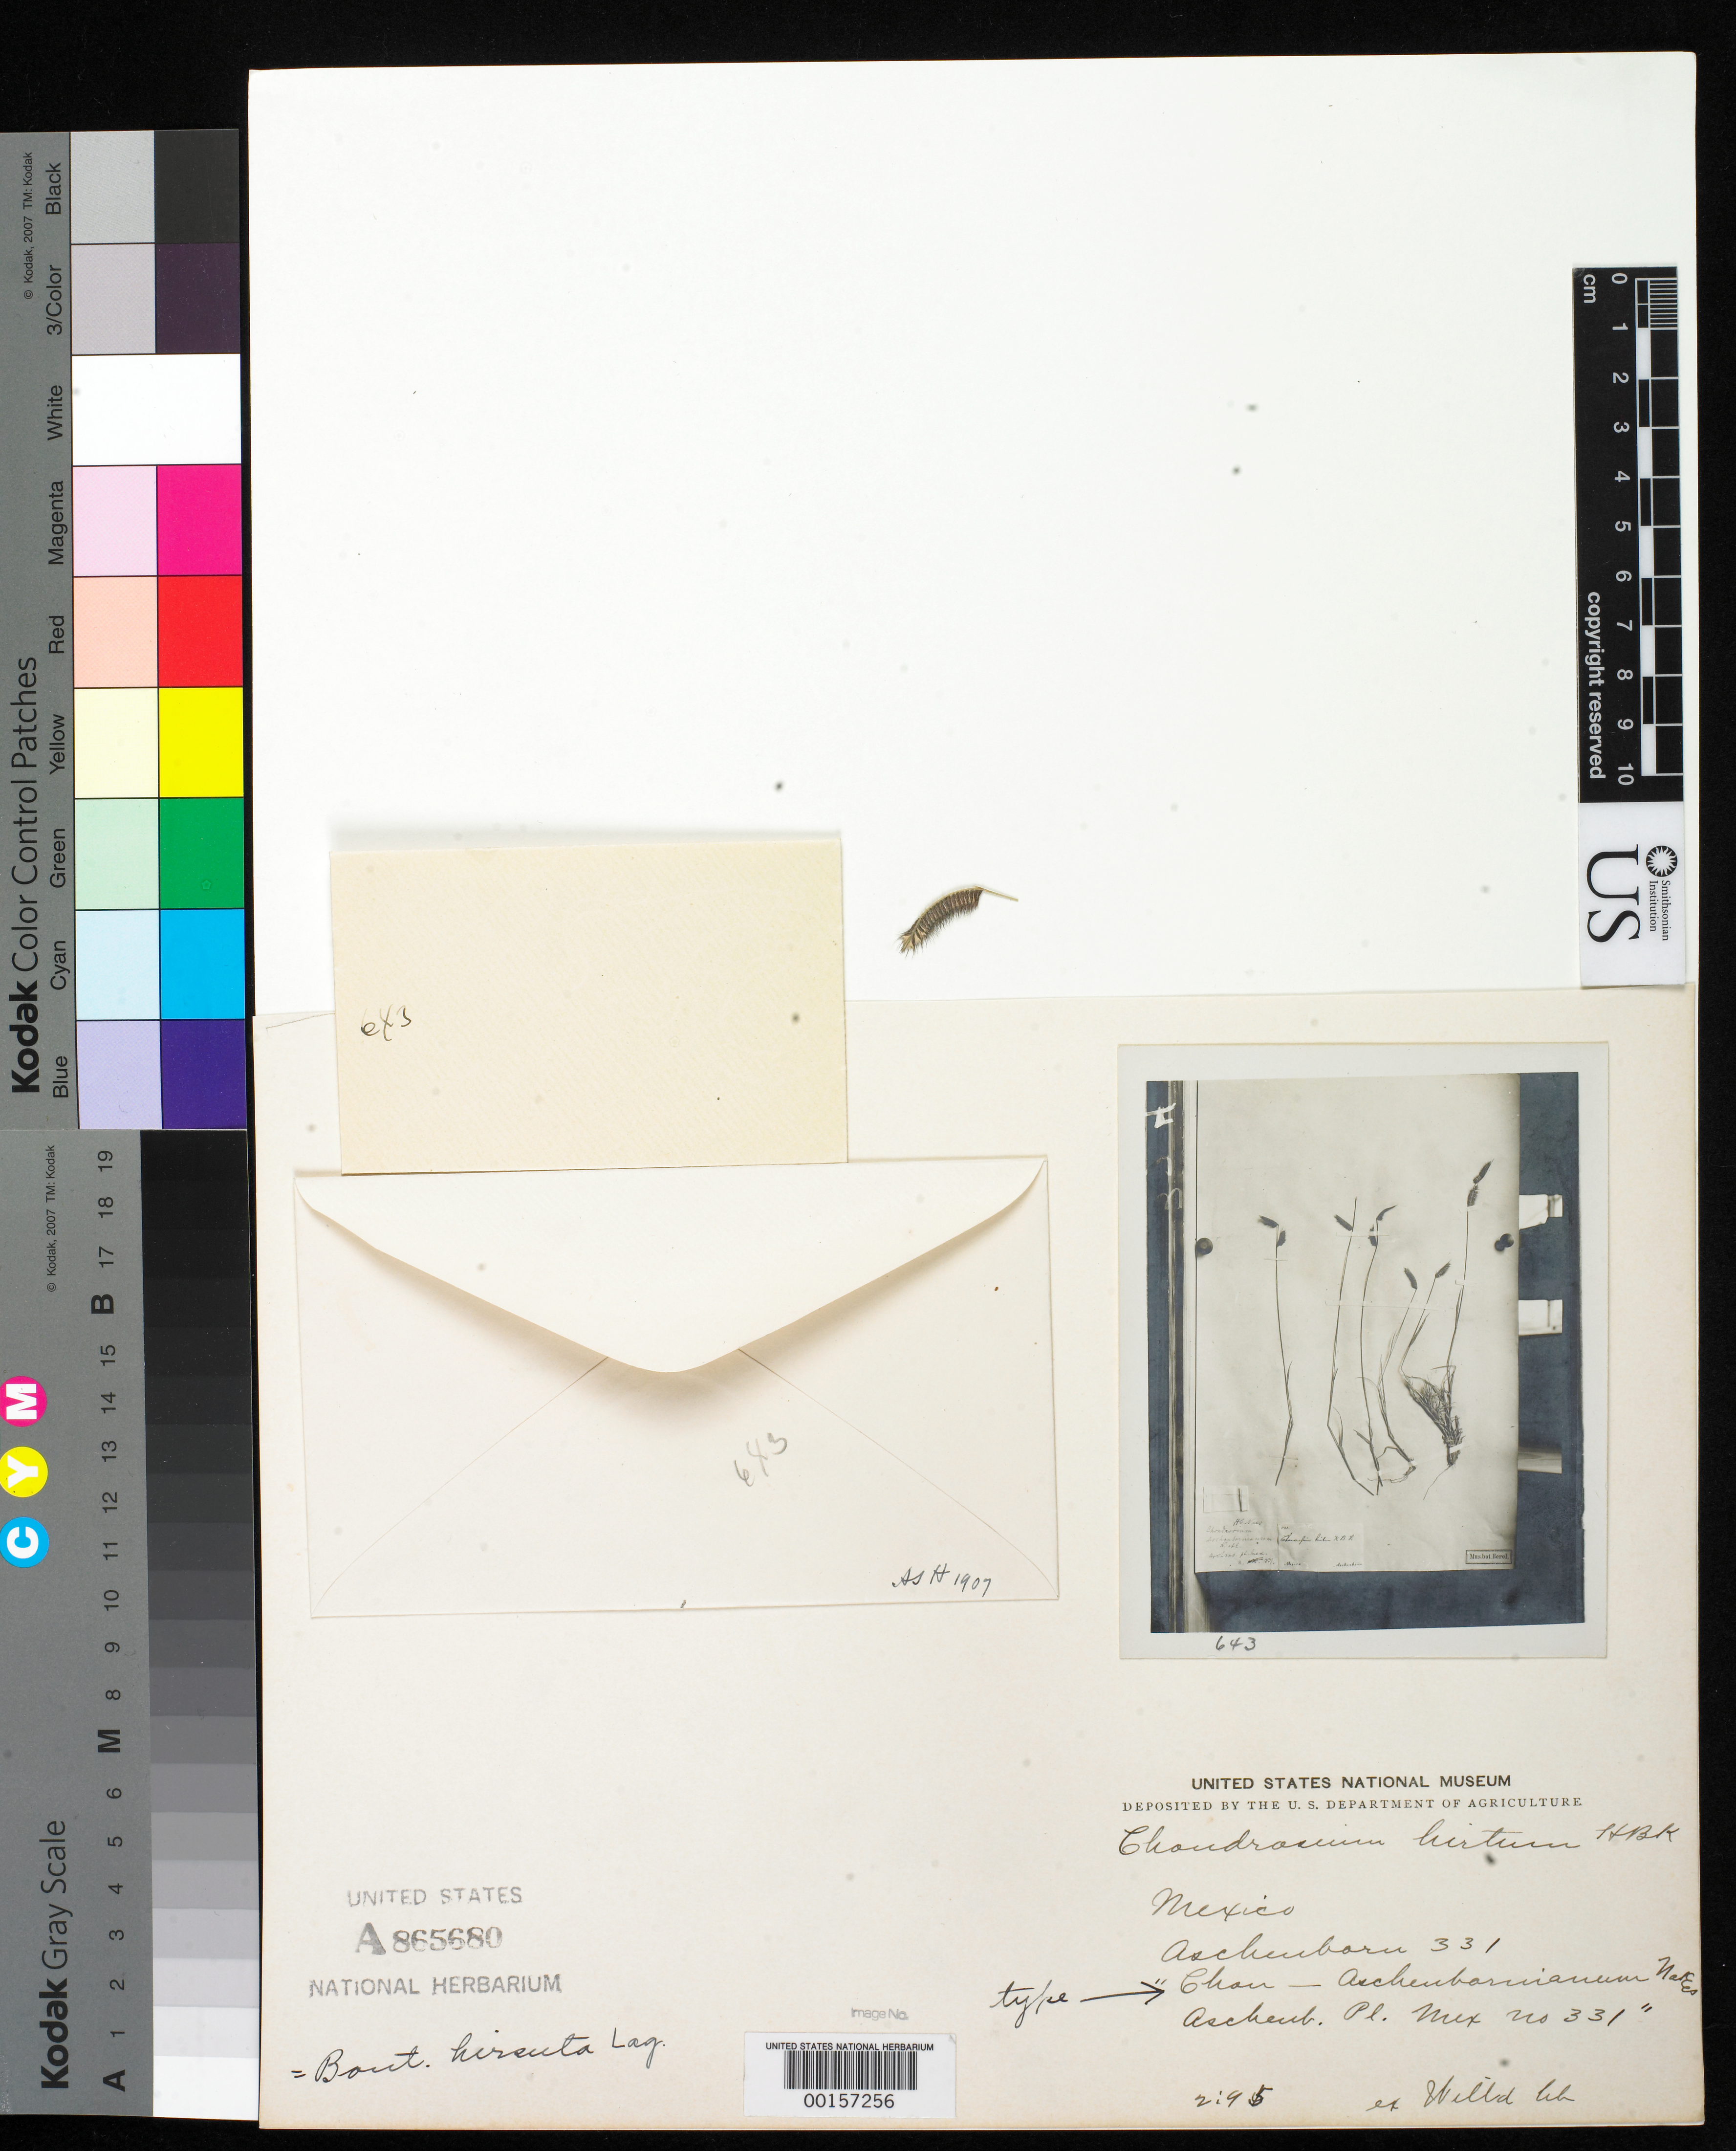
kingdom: Plantae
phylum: Tracheophyta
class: Liliopsida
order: Poales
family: Poaceae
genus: Chondrosum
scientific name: Chondrosum aschenbornianum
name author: Nees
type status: Type Fragment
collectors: A. Aschenborn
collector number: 331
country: Mexico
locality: E of Monserrat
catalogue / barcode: US 865680A